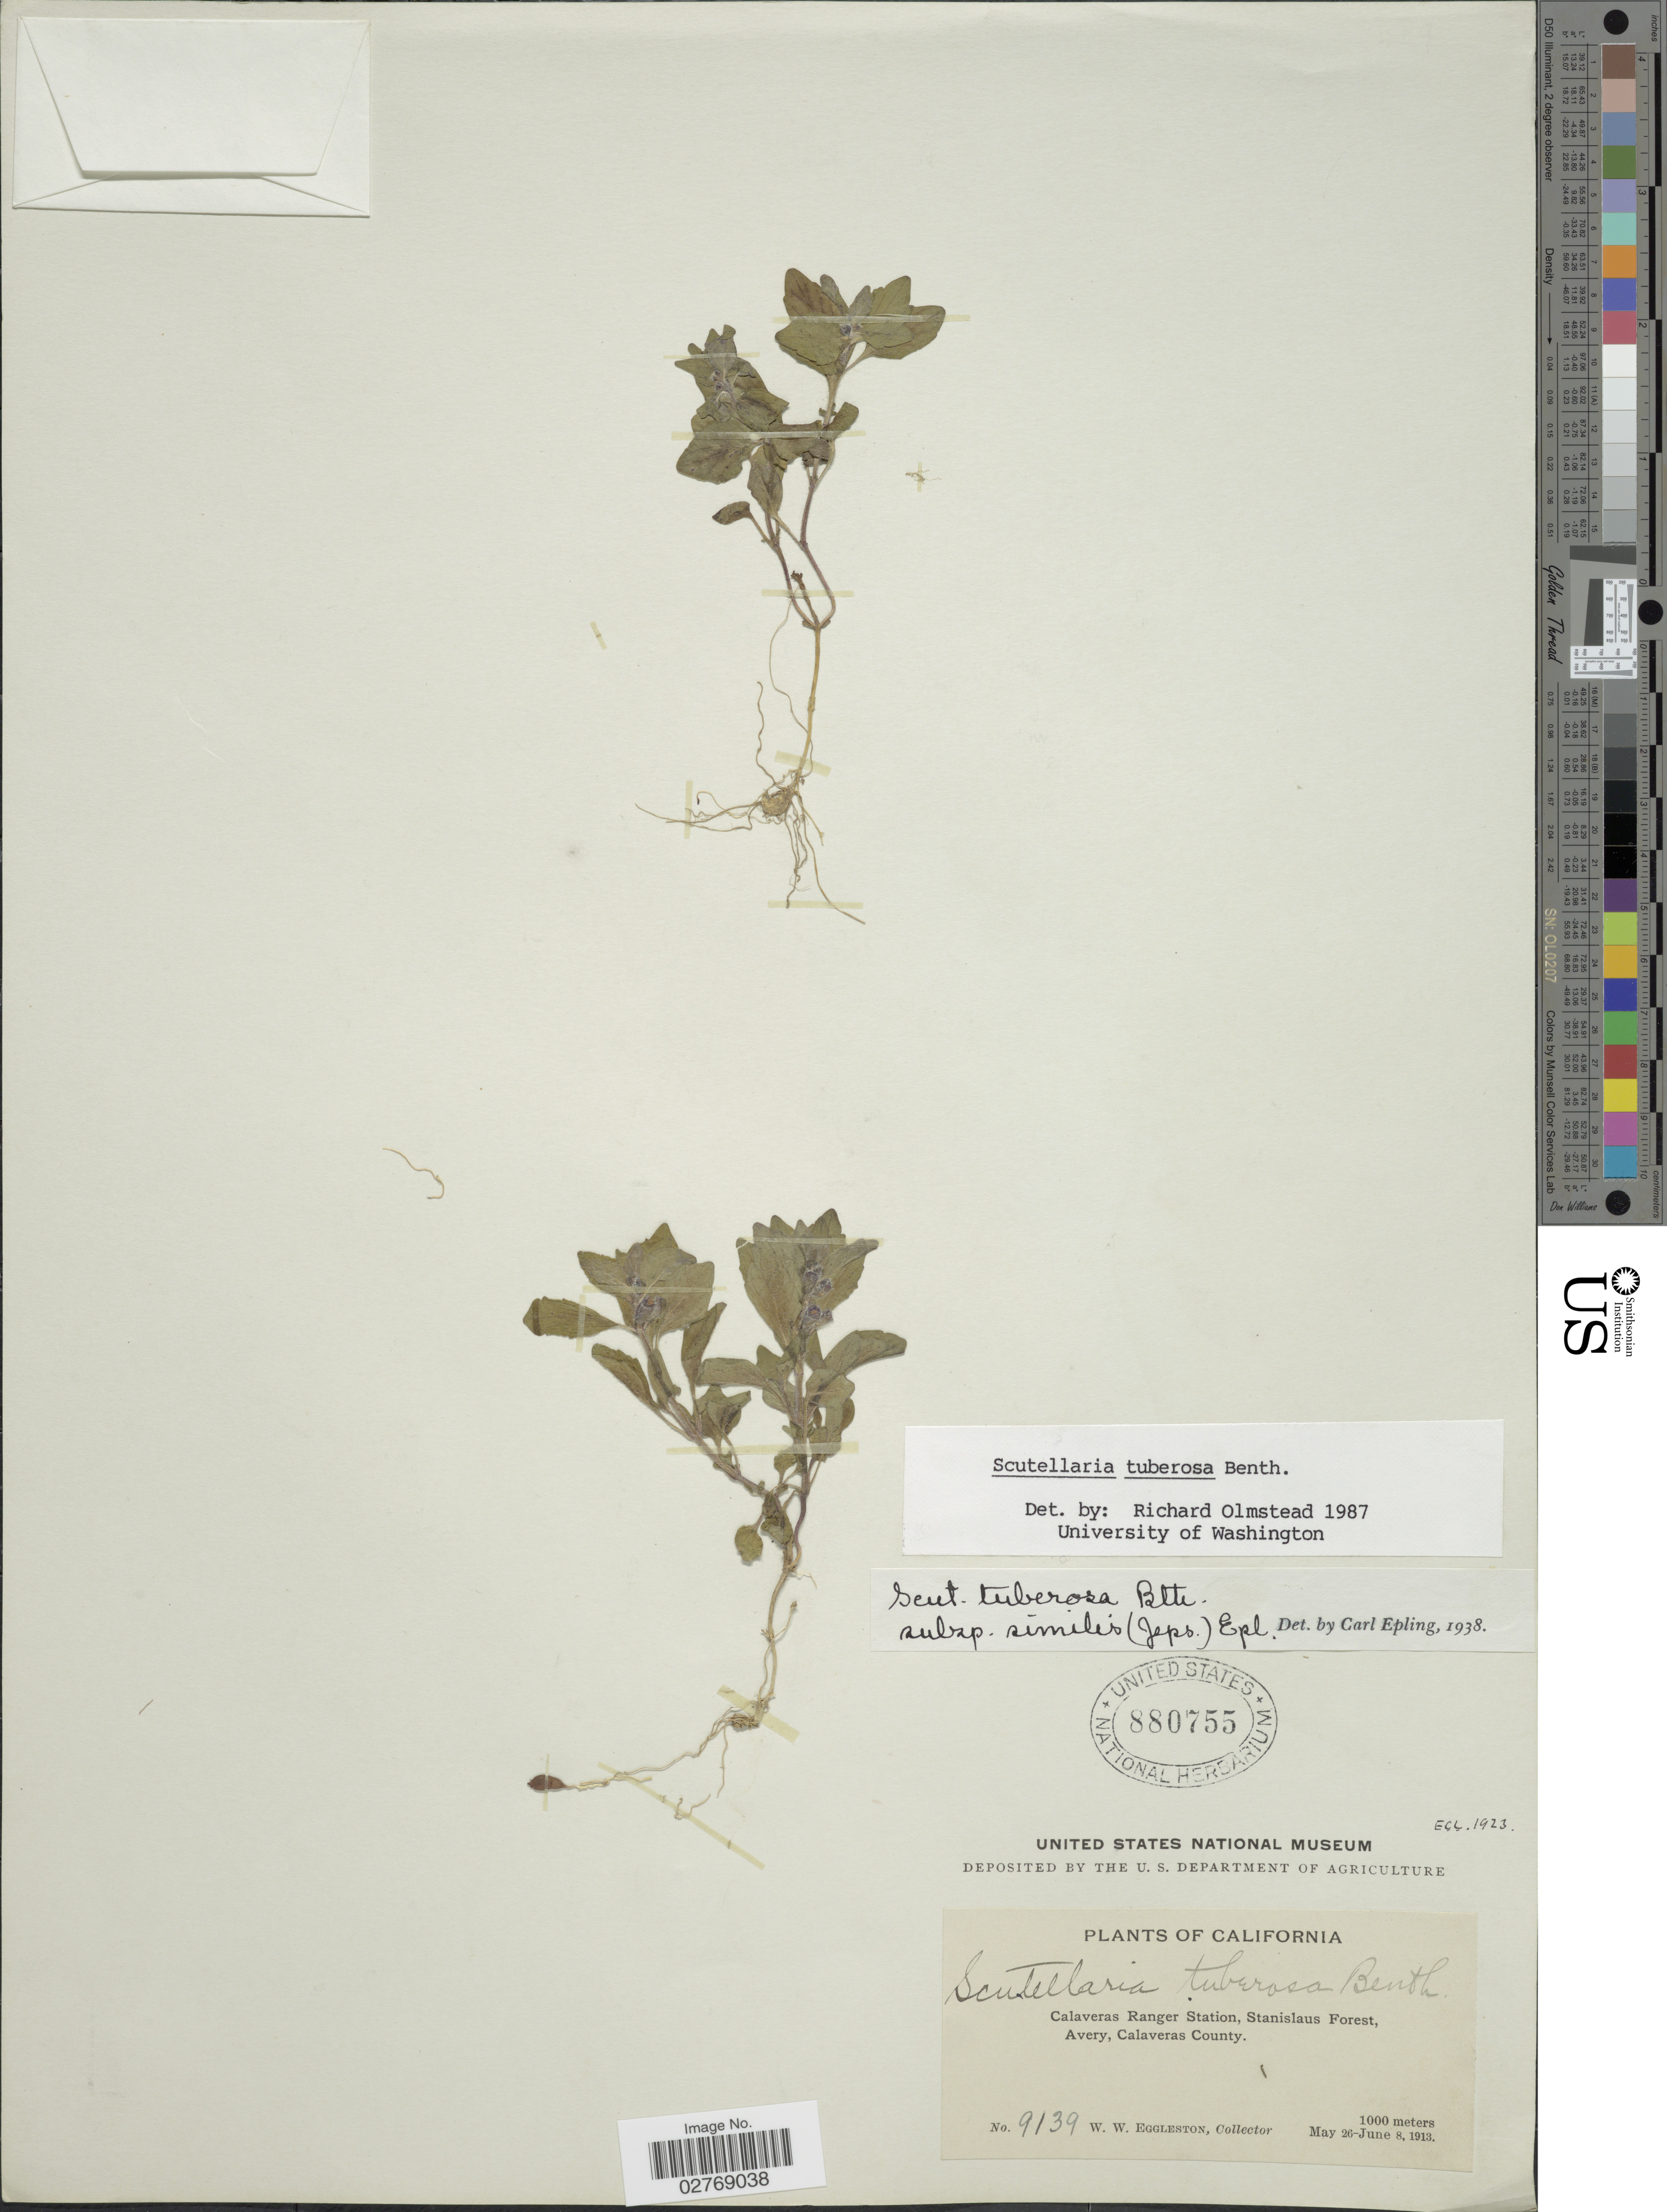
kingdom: Plantae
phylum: Tracheophyta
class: Magnoliopsida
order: Lamiales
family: Lamiaceae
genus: Scutellaria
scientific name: Scutellaria tuberosa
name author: Benth.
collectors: W. W. Eggleston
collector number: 9139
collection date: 1913-05-26/1913-06-08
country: United States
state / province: California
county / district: Calaveras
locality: Calaveras Ranger Station, Stanislaus Forest, Avery, Calaveras County.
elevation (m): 1000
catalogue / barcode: US 880755